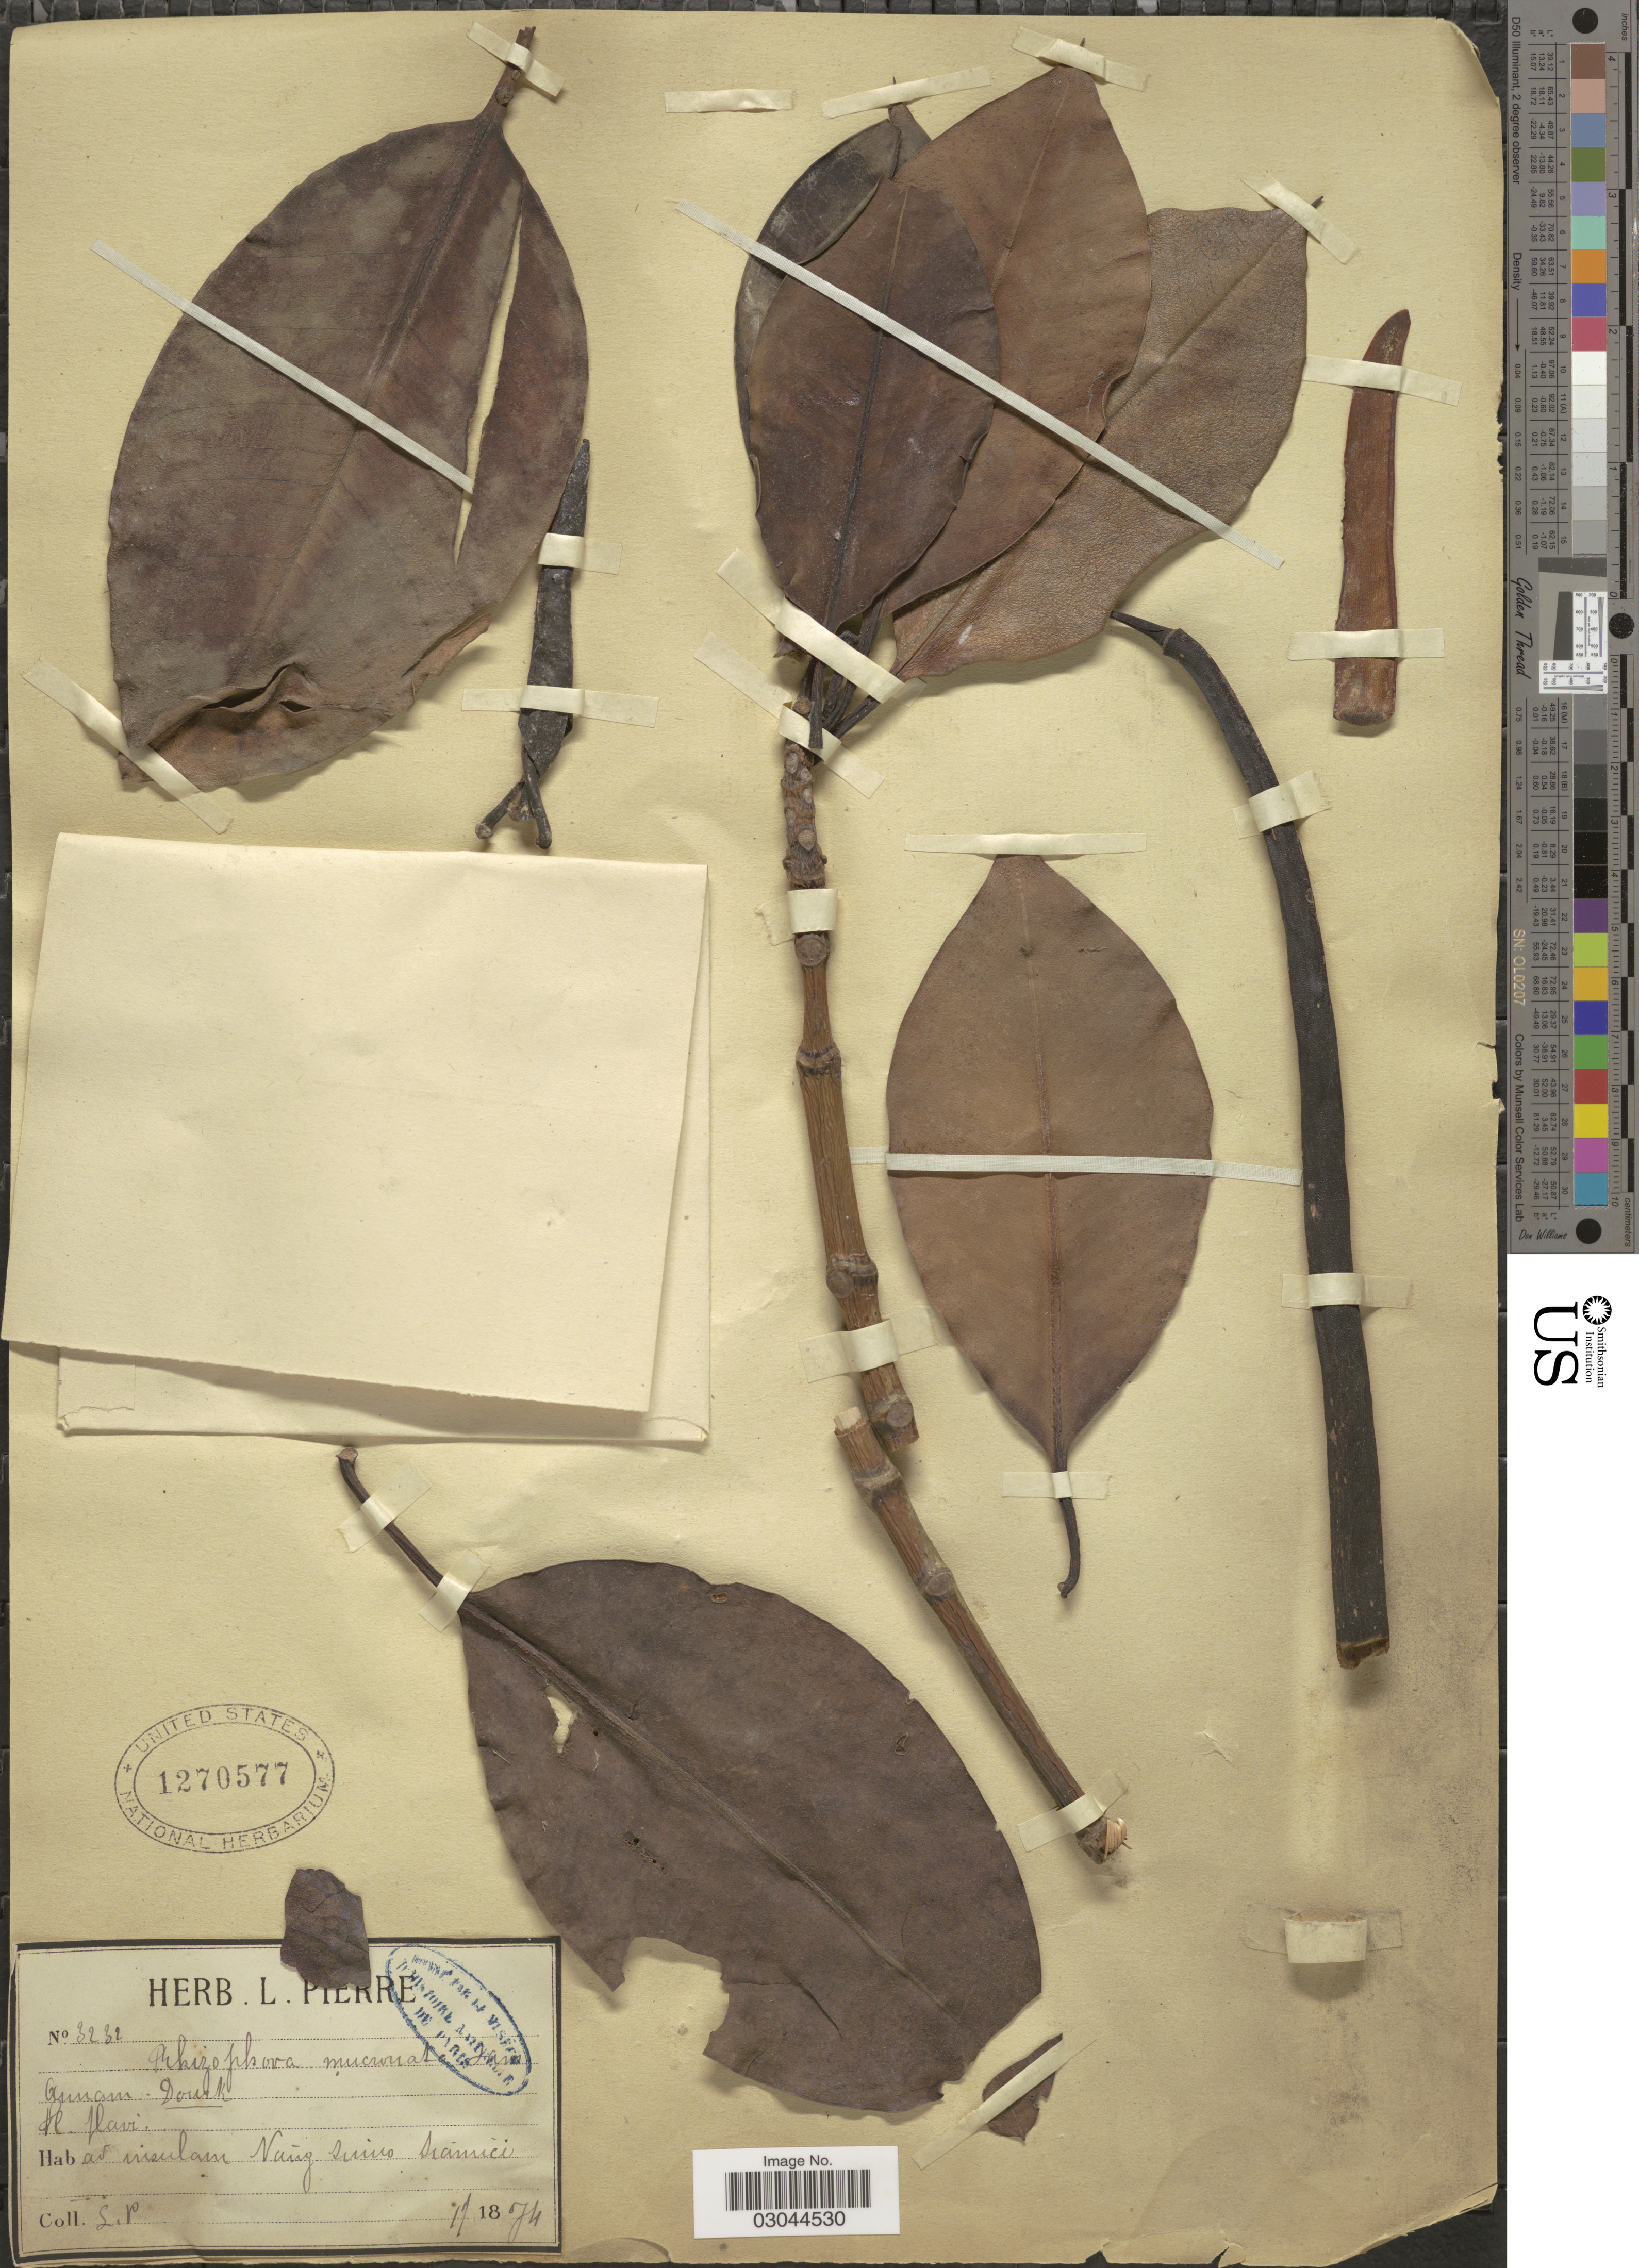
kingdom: Plantae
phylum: Tracheophyta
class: Magnoliopsida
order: Malpighiales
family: Rhizophoraceae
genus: Rhizophora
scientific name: Rhizophora mucronata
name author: Lam.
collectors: L. Pierre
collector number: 3232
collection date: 1874-07-01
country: Vietnam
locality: Annam - Dourk. Ad insulam Nang Sinno Siamici.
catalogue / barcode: US 1270577